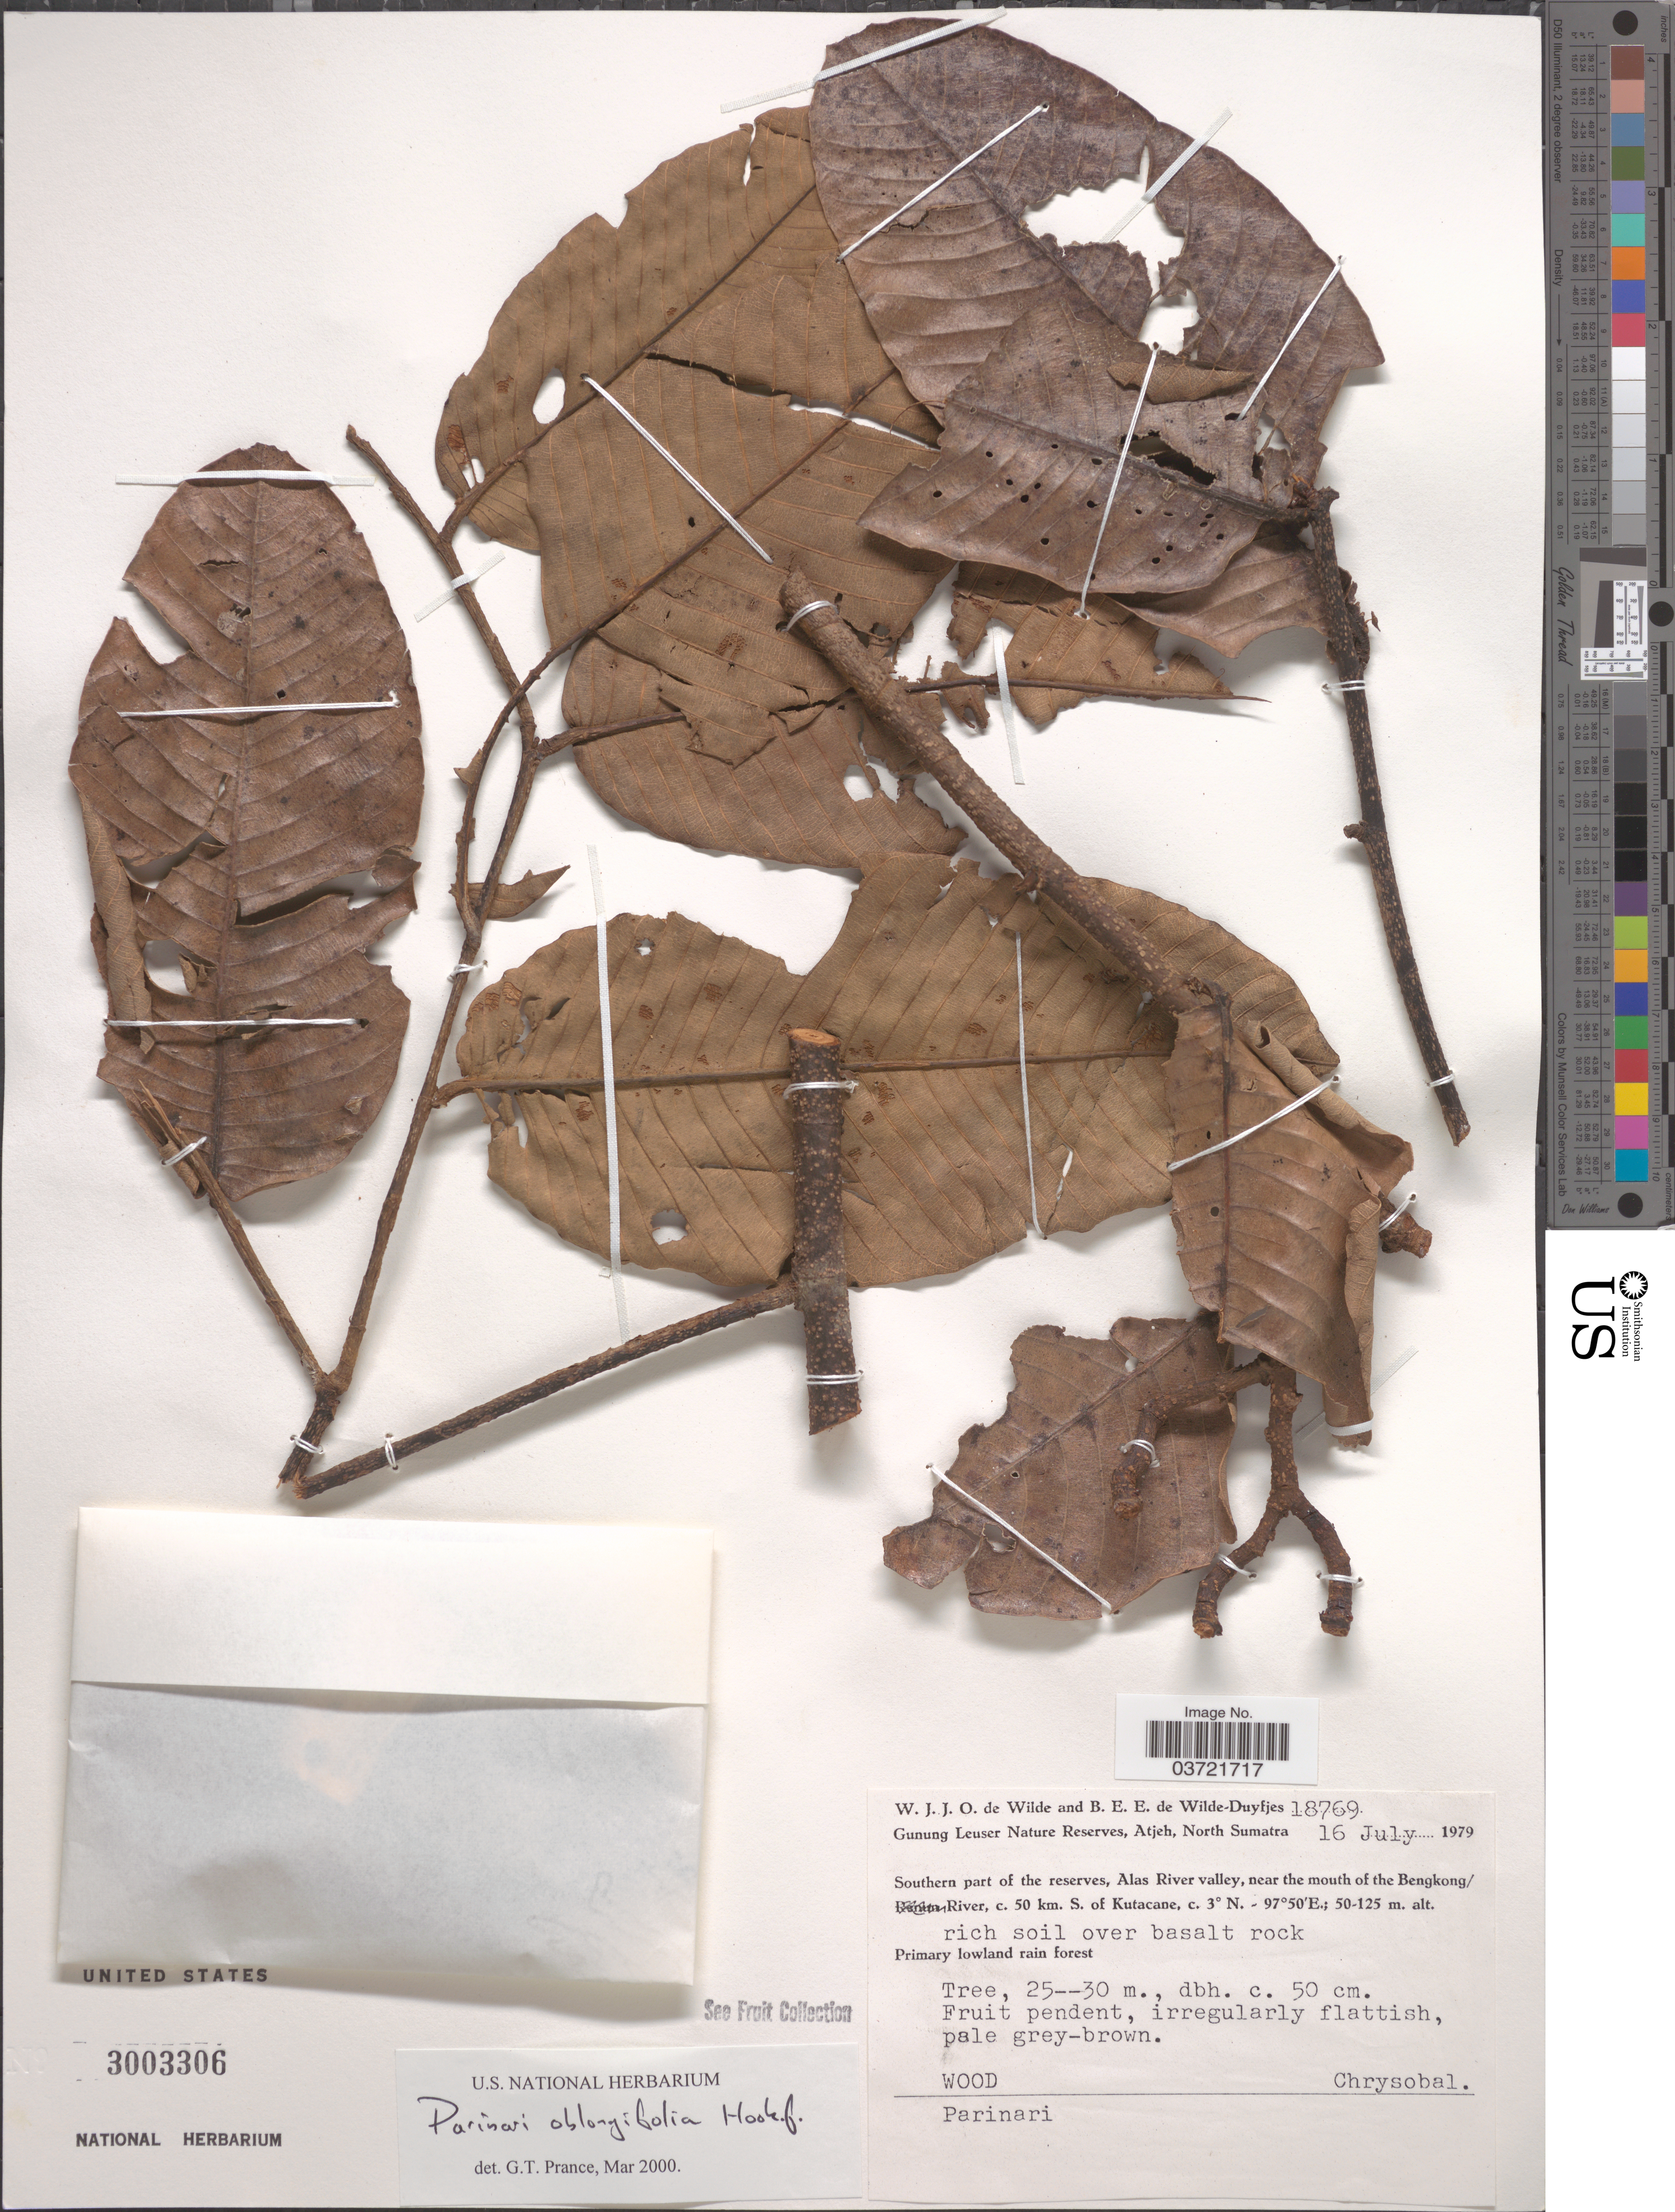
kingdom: Plantae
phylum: Tracheophyta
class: Magnoliopsida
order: Malpighiales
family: Chrysobalanaceae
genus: Parinari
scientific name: Parinari oblongifolia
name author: Hook. f.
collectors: W. J. de Wilde & B. E. de Wilde-Duyfjes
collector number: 18769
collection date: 1979-07-16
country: Indonesia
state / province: Sumatra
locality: Gunung Leuser Nature Reserves, Atjeh, North Sumatra. Southern part of the reserves, Alas River valley, near the mouth of the Bengkong/River, c. 50 km. S. of Kutacane.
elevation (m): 50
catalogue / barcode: US 3003306